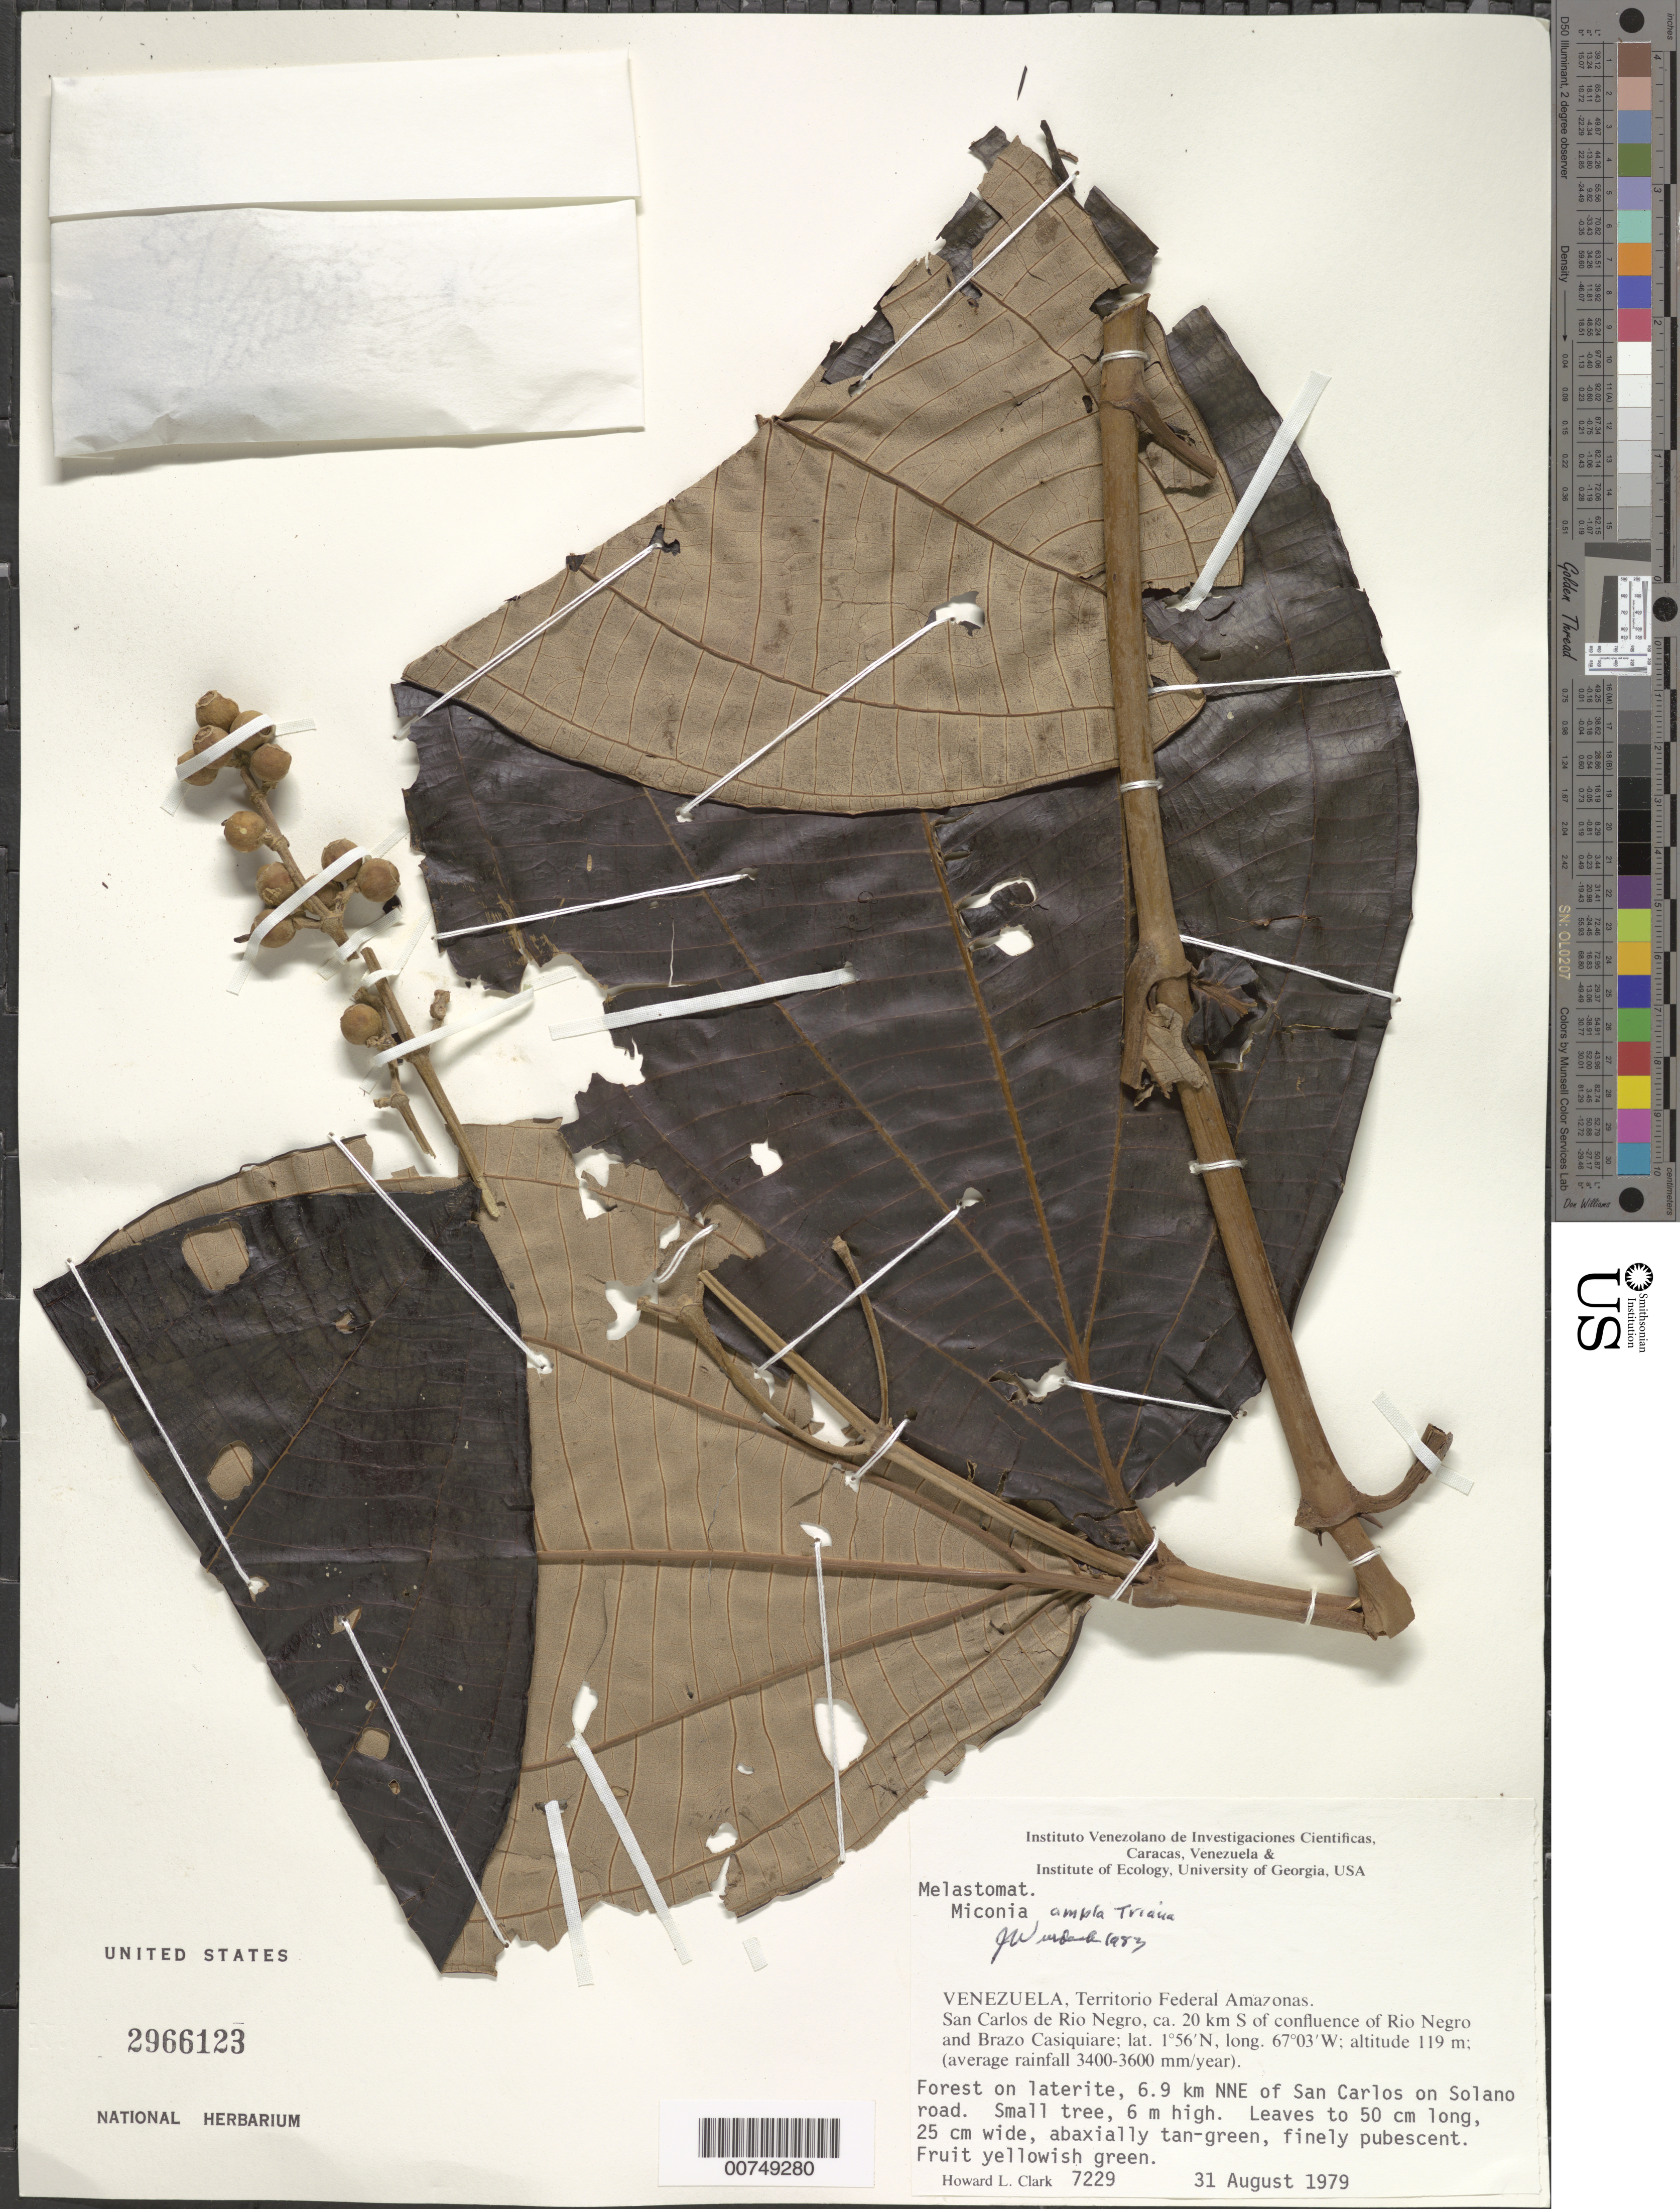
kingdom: Plantae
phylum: Tracheophyta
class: Magnoliopsida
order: Myrtales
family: Melastomataceae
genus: Miconia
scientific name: Miconia ampla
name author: Triana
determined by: Wurdack, John J., (US), US (UNITED STATES)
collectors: H. L. Clark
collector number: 7229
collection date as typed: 31-Aug-79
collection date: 1979-08-31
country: Venezuela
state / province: Amazonas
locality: San Carlos de Río Negro, ca. 20 km S of confluence of Río Negro and Brazo Casiquiare, 6.9 km NNE of San Carlos on Solano road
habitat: Average rainfall 3400-3600 mm/year; forest on laterite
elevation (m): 119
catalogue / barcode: US 2966123